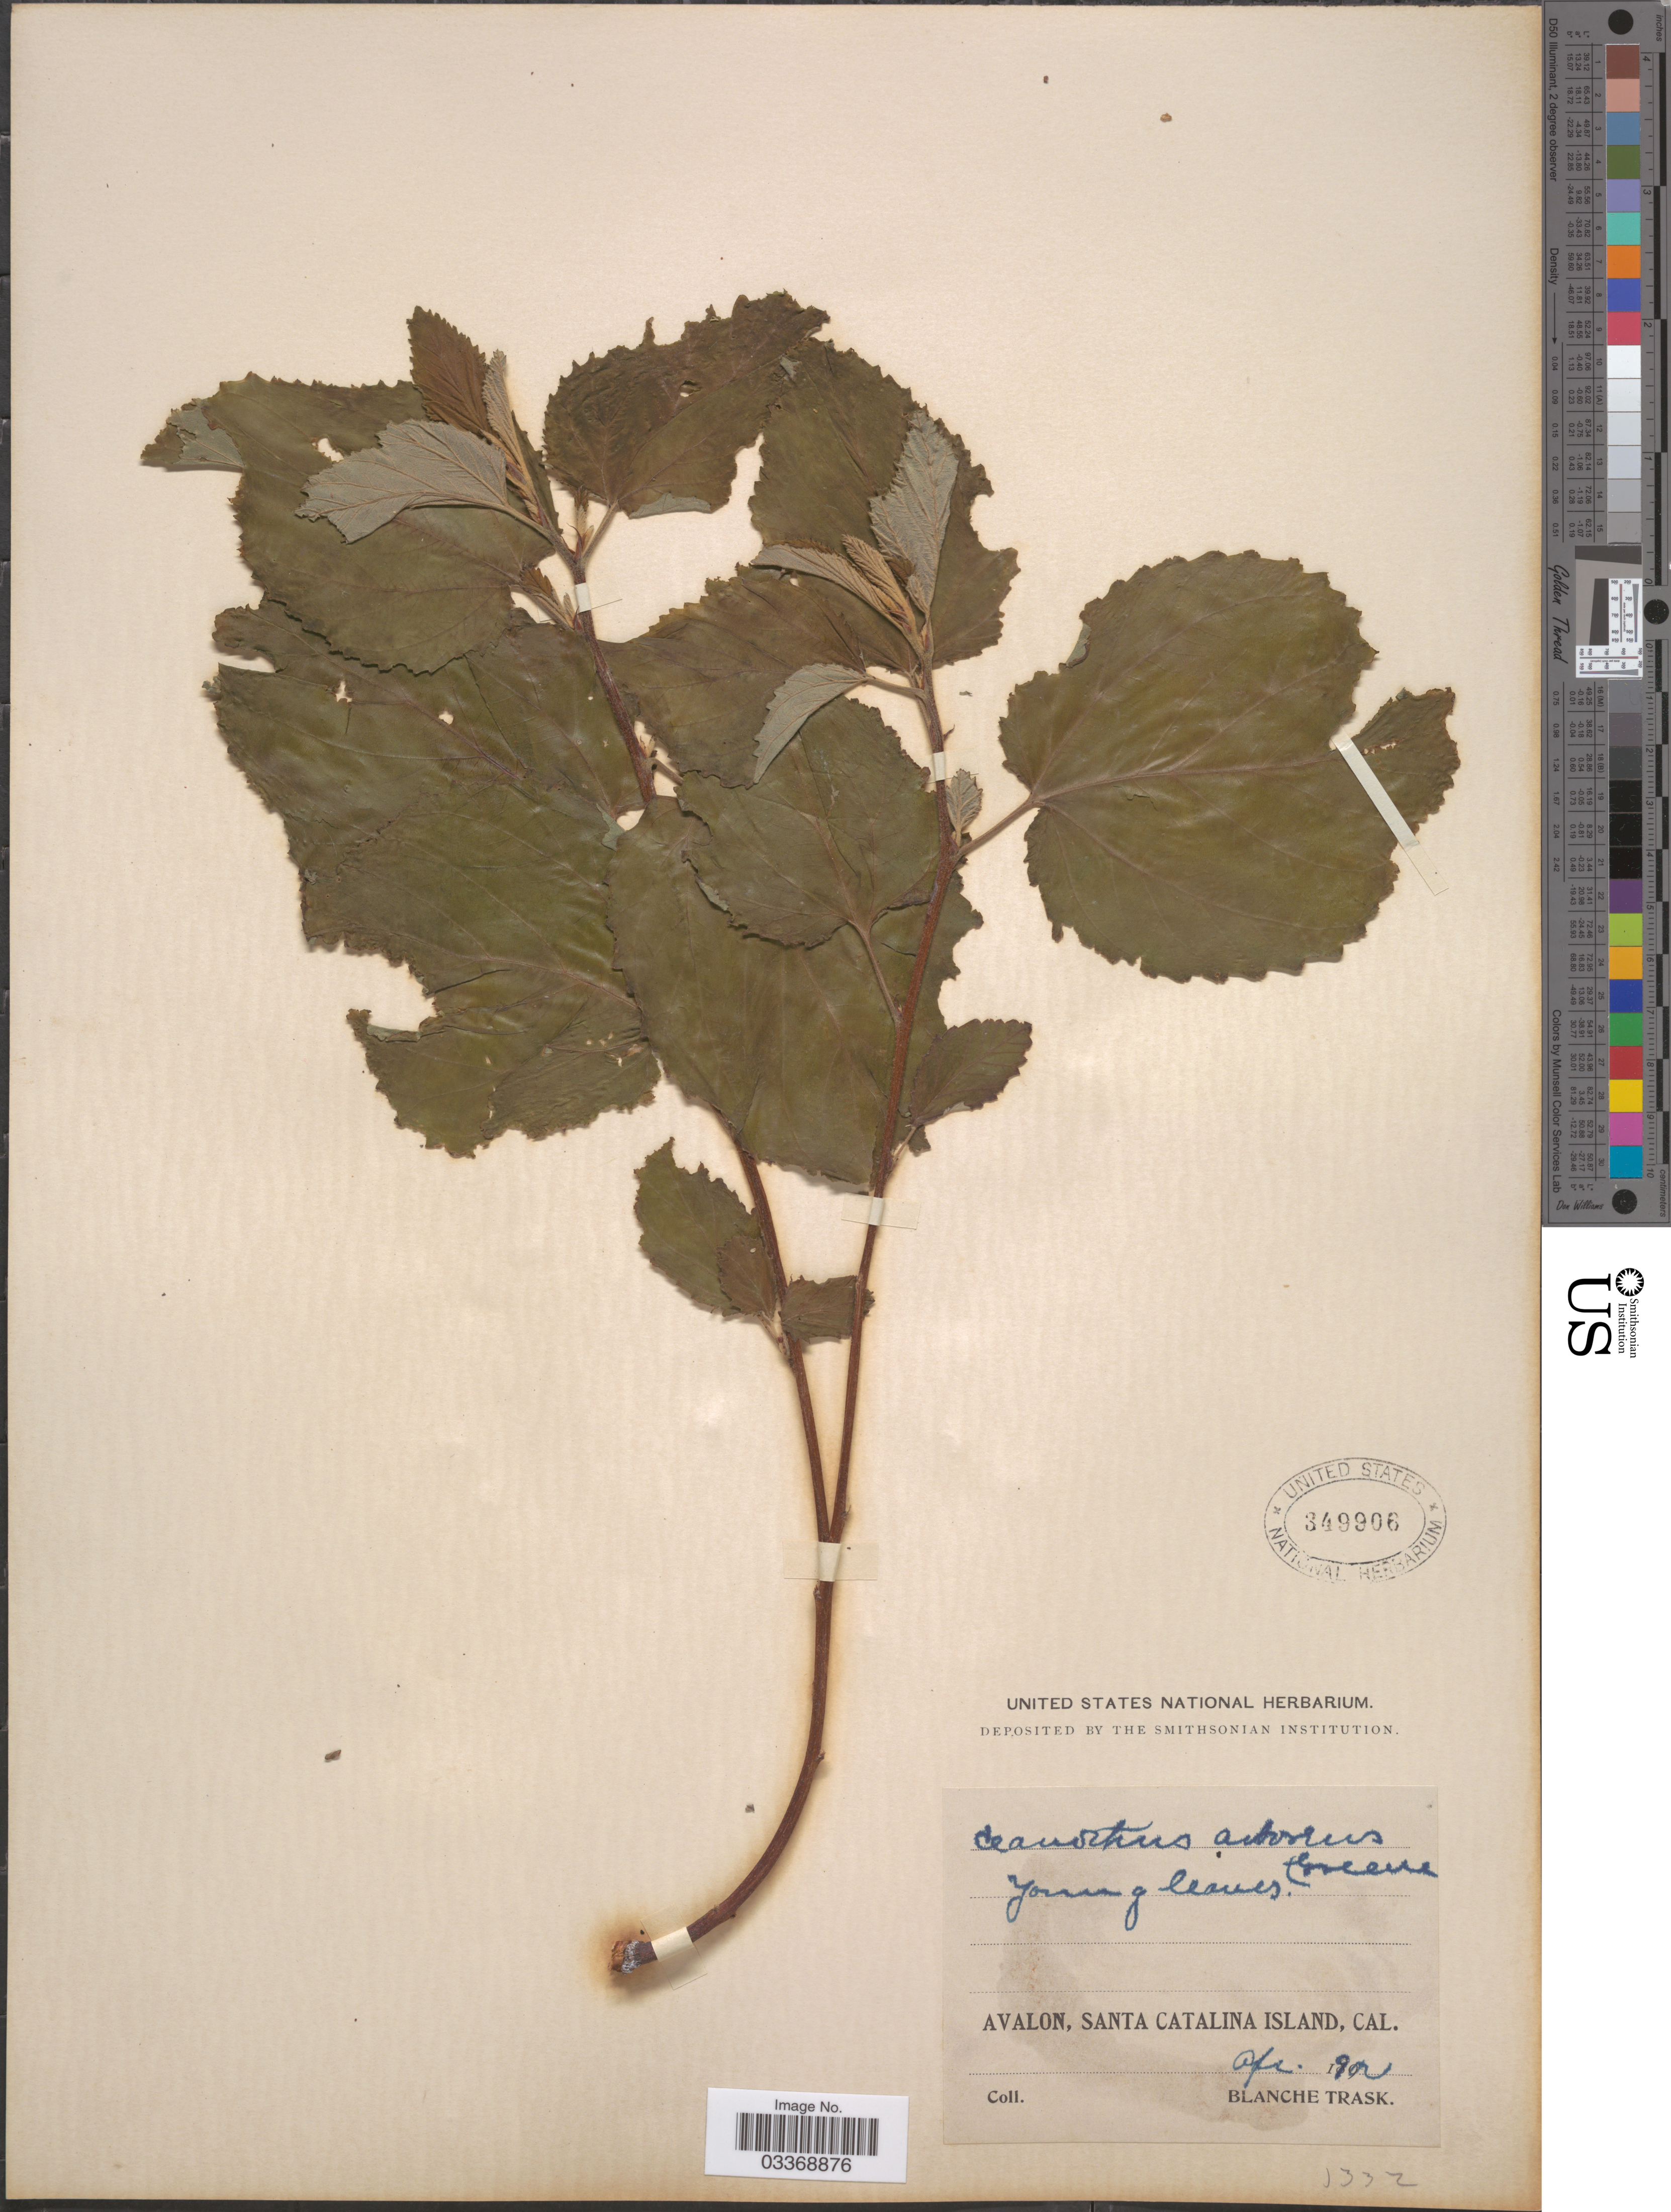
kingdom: Plantae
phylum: Tracheophyta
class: Magnoliopsida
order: Rosales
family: Rhamnaceae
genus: Ceanothus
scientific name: Ceanothus arboreus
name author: Greene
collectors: B. Trask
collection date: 1902-04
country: United States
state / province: California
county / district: Los Angeles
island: Santa Catalina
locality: Avalon, Santa Catalina Island.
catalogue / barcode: US 349906